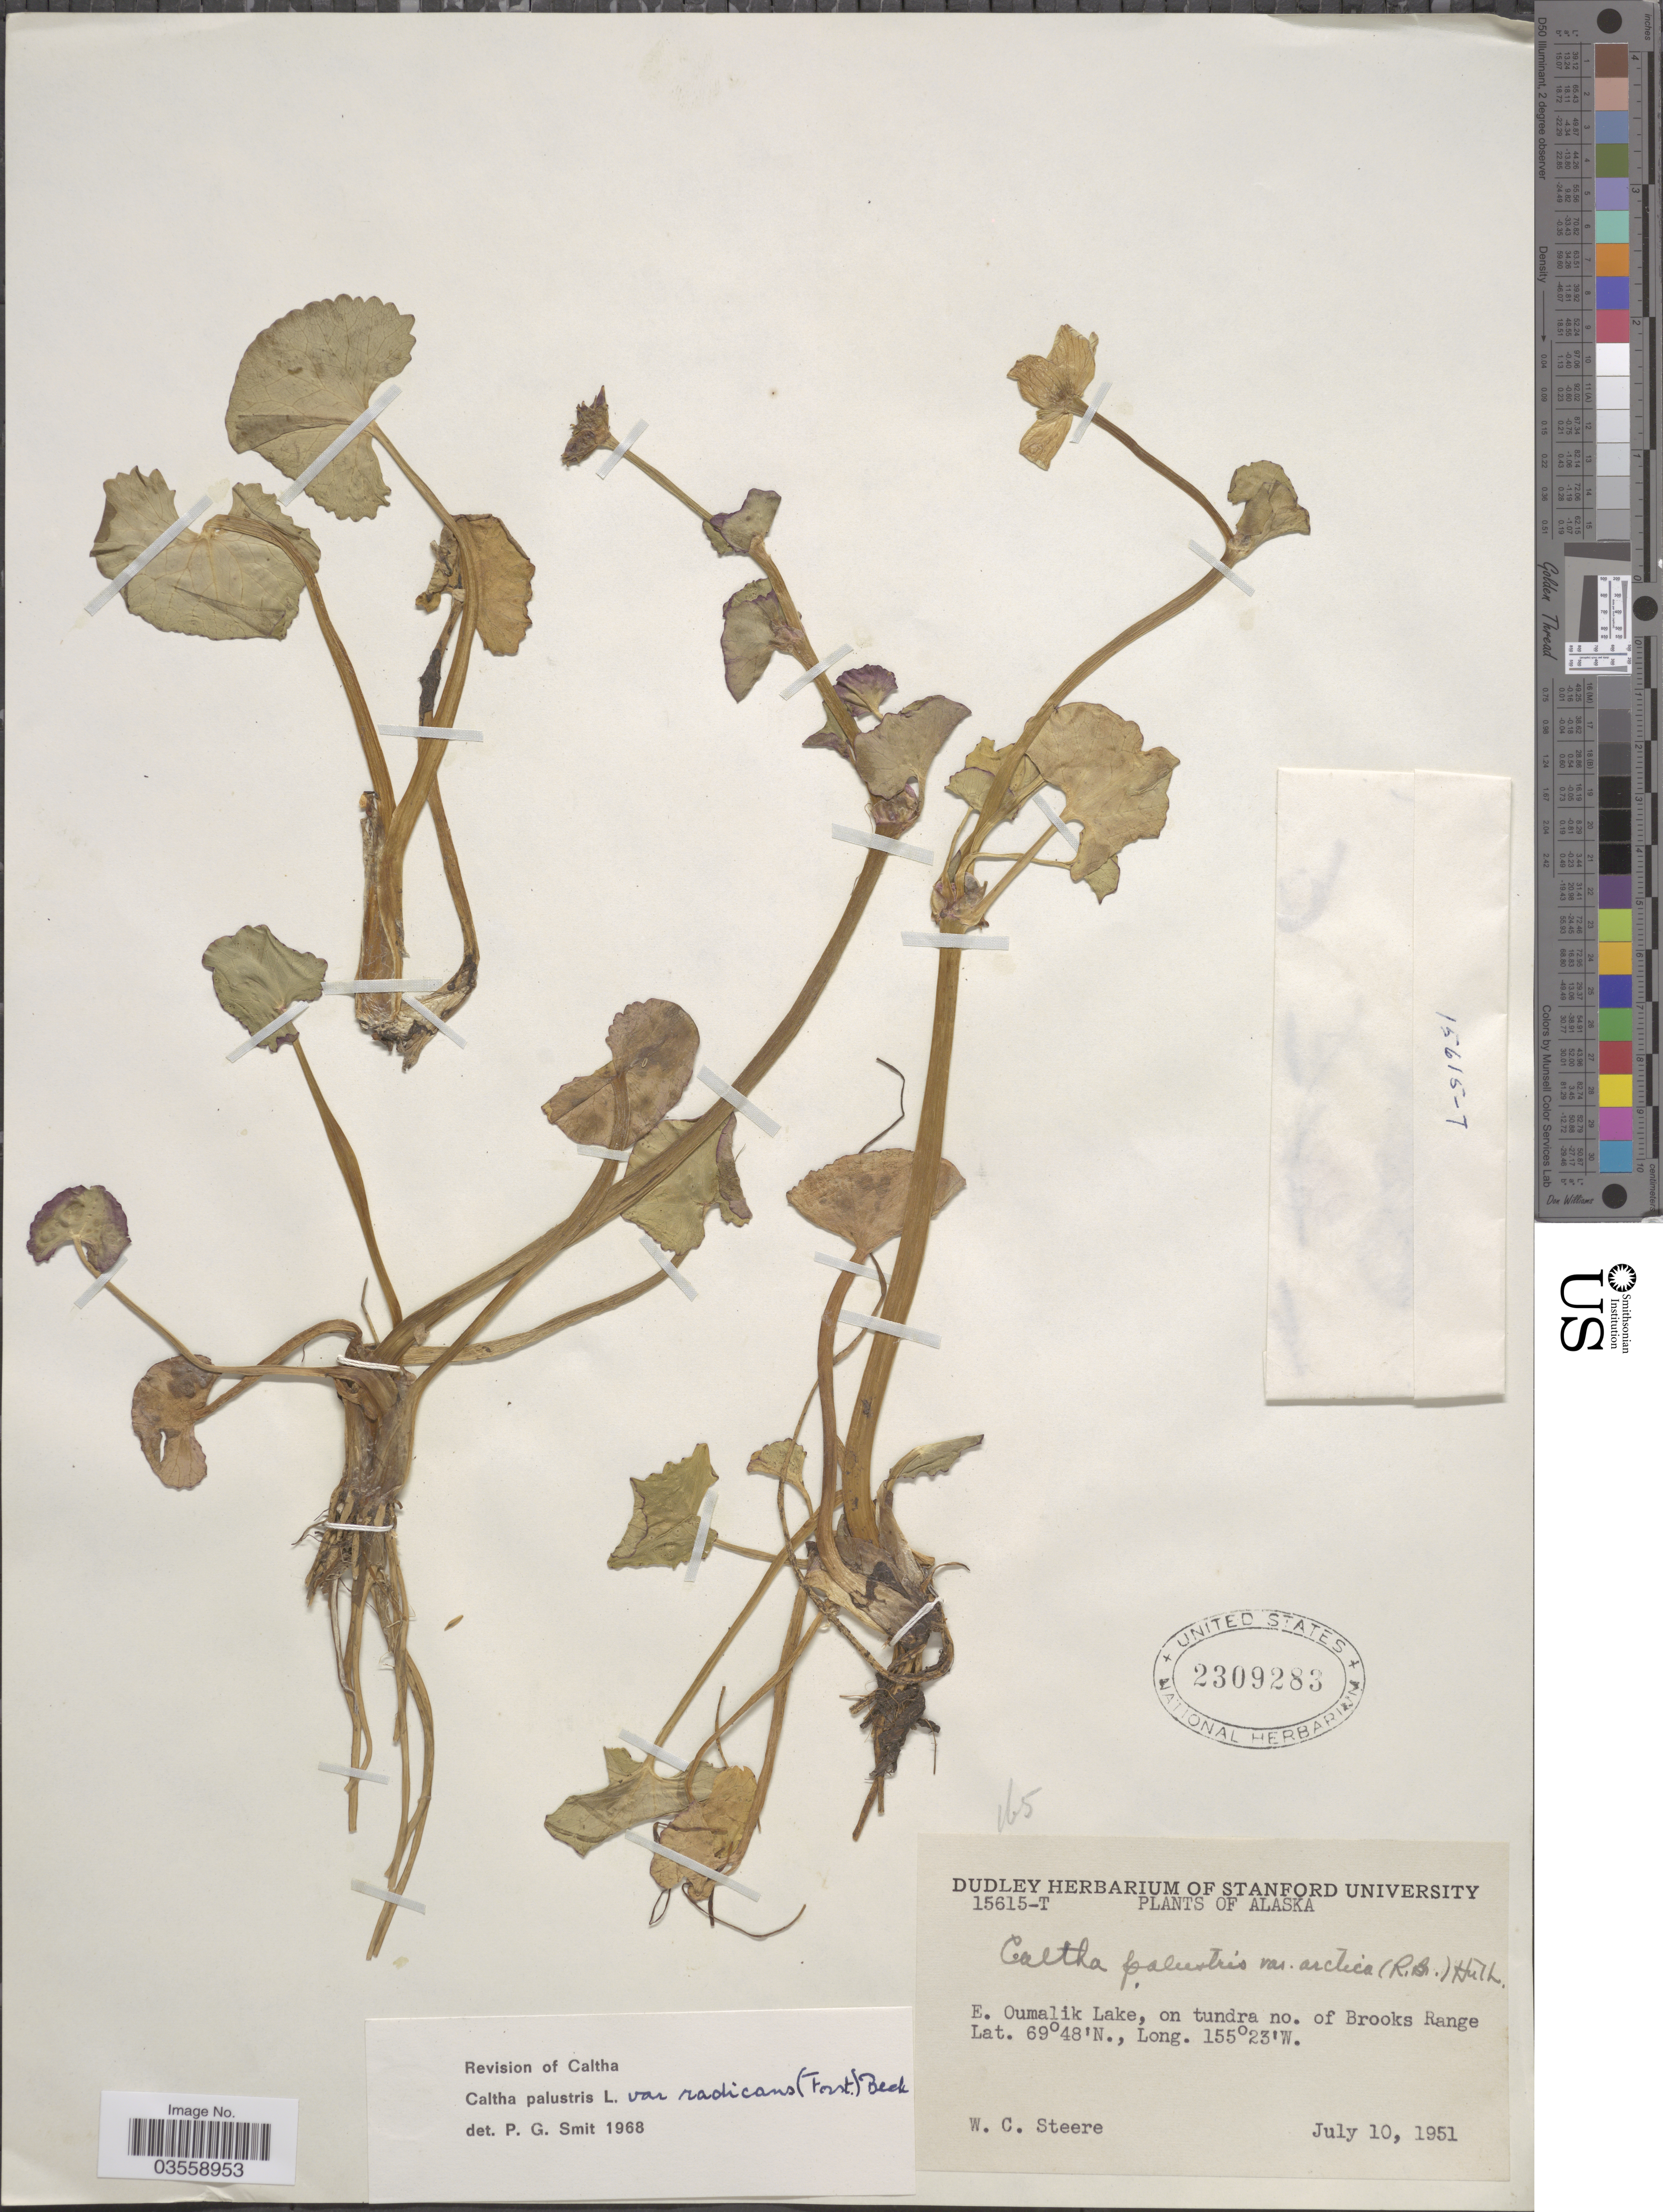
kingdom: Plantae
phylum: Tracheophyta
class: Magnoliopsida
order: Ranunculales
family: Ranunculaceae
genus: Caltha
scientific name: Caltha palustris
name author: L.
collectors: W. C. Steere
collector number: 15615-T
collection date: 1951-07-10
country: United States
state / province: Alaska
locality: E. Oumalik Lake, on tundra no. of Brooks Range.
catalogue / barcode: US 2309283